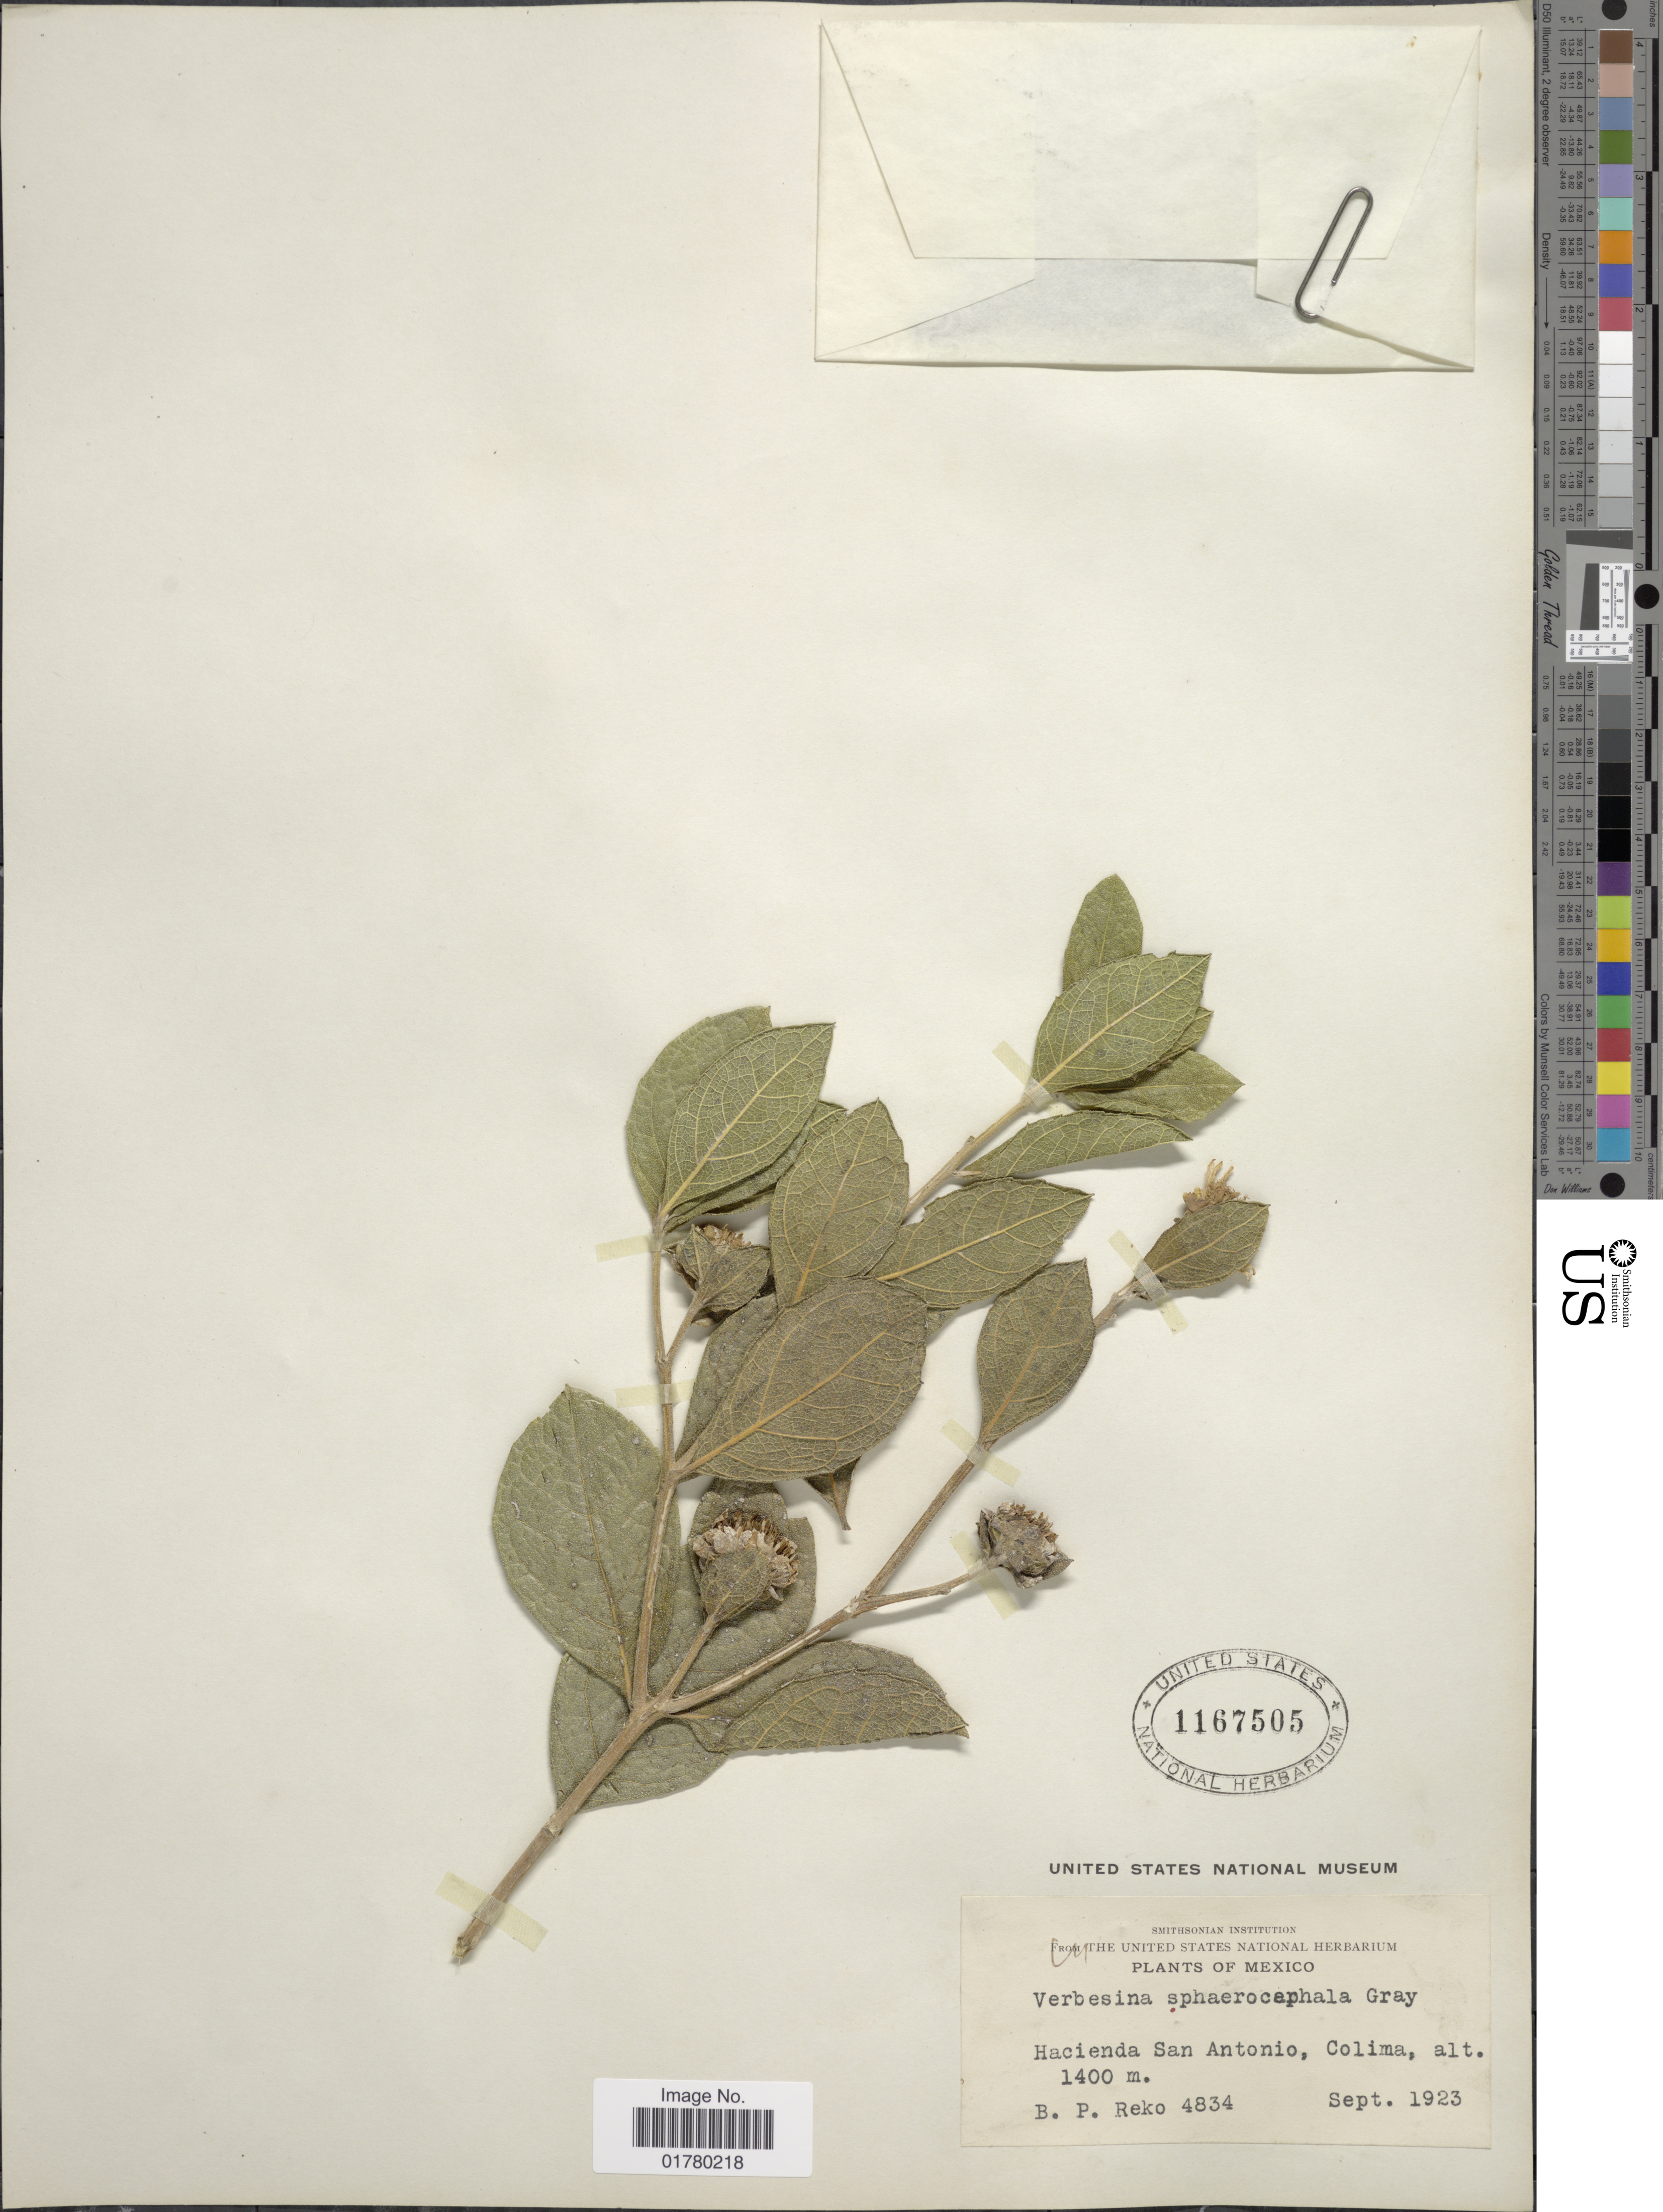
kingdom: Plantae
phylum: Tracheophyta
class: Magnoliopsida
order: Asterales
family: Asteraceae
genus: Verbesina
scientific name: Verbesina sphaerocephala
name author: A. Gray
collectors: B. P. Reko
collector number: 4834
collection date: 1923-09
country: Mexico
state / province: Colima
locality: Hacienda San Antonio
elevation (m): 1400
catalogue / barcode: US 1167505